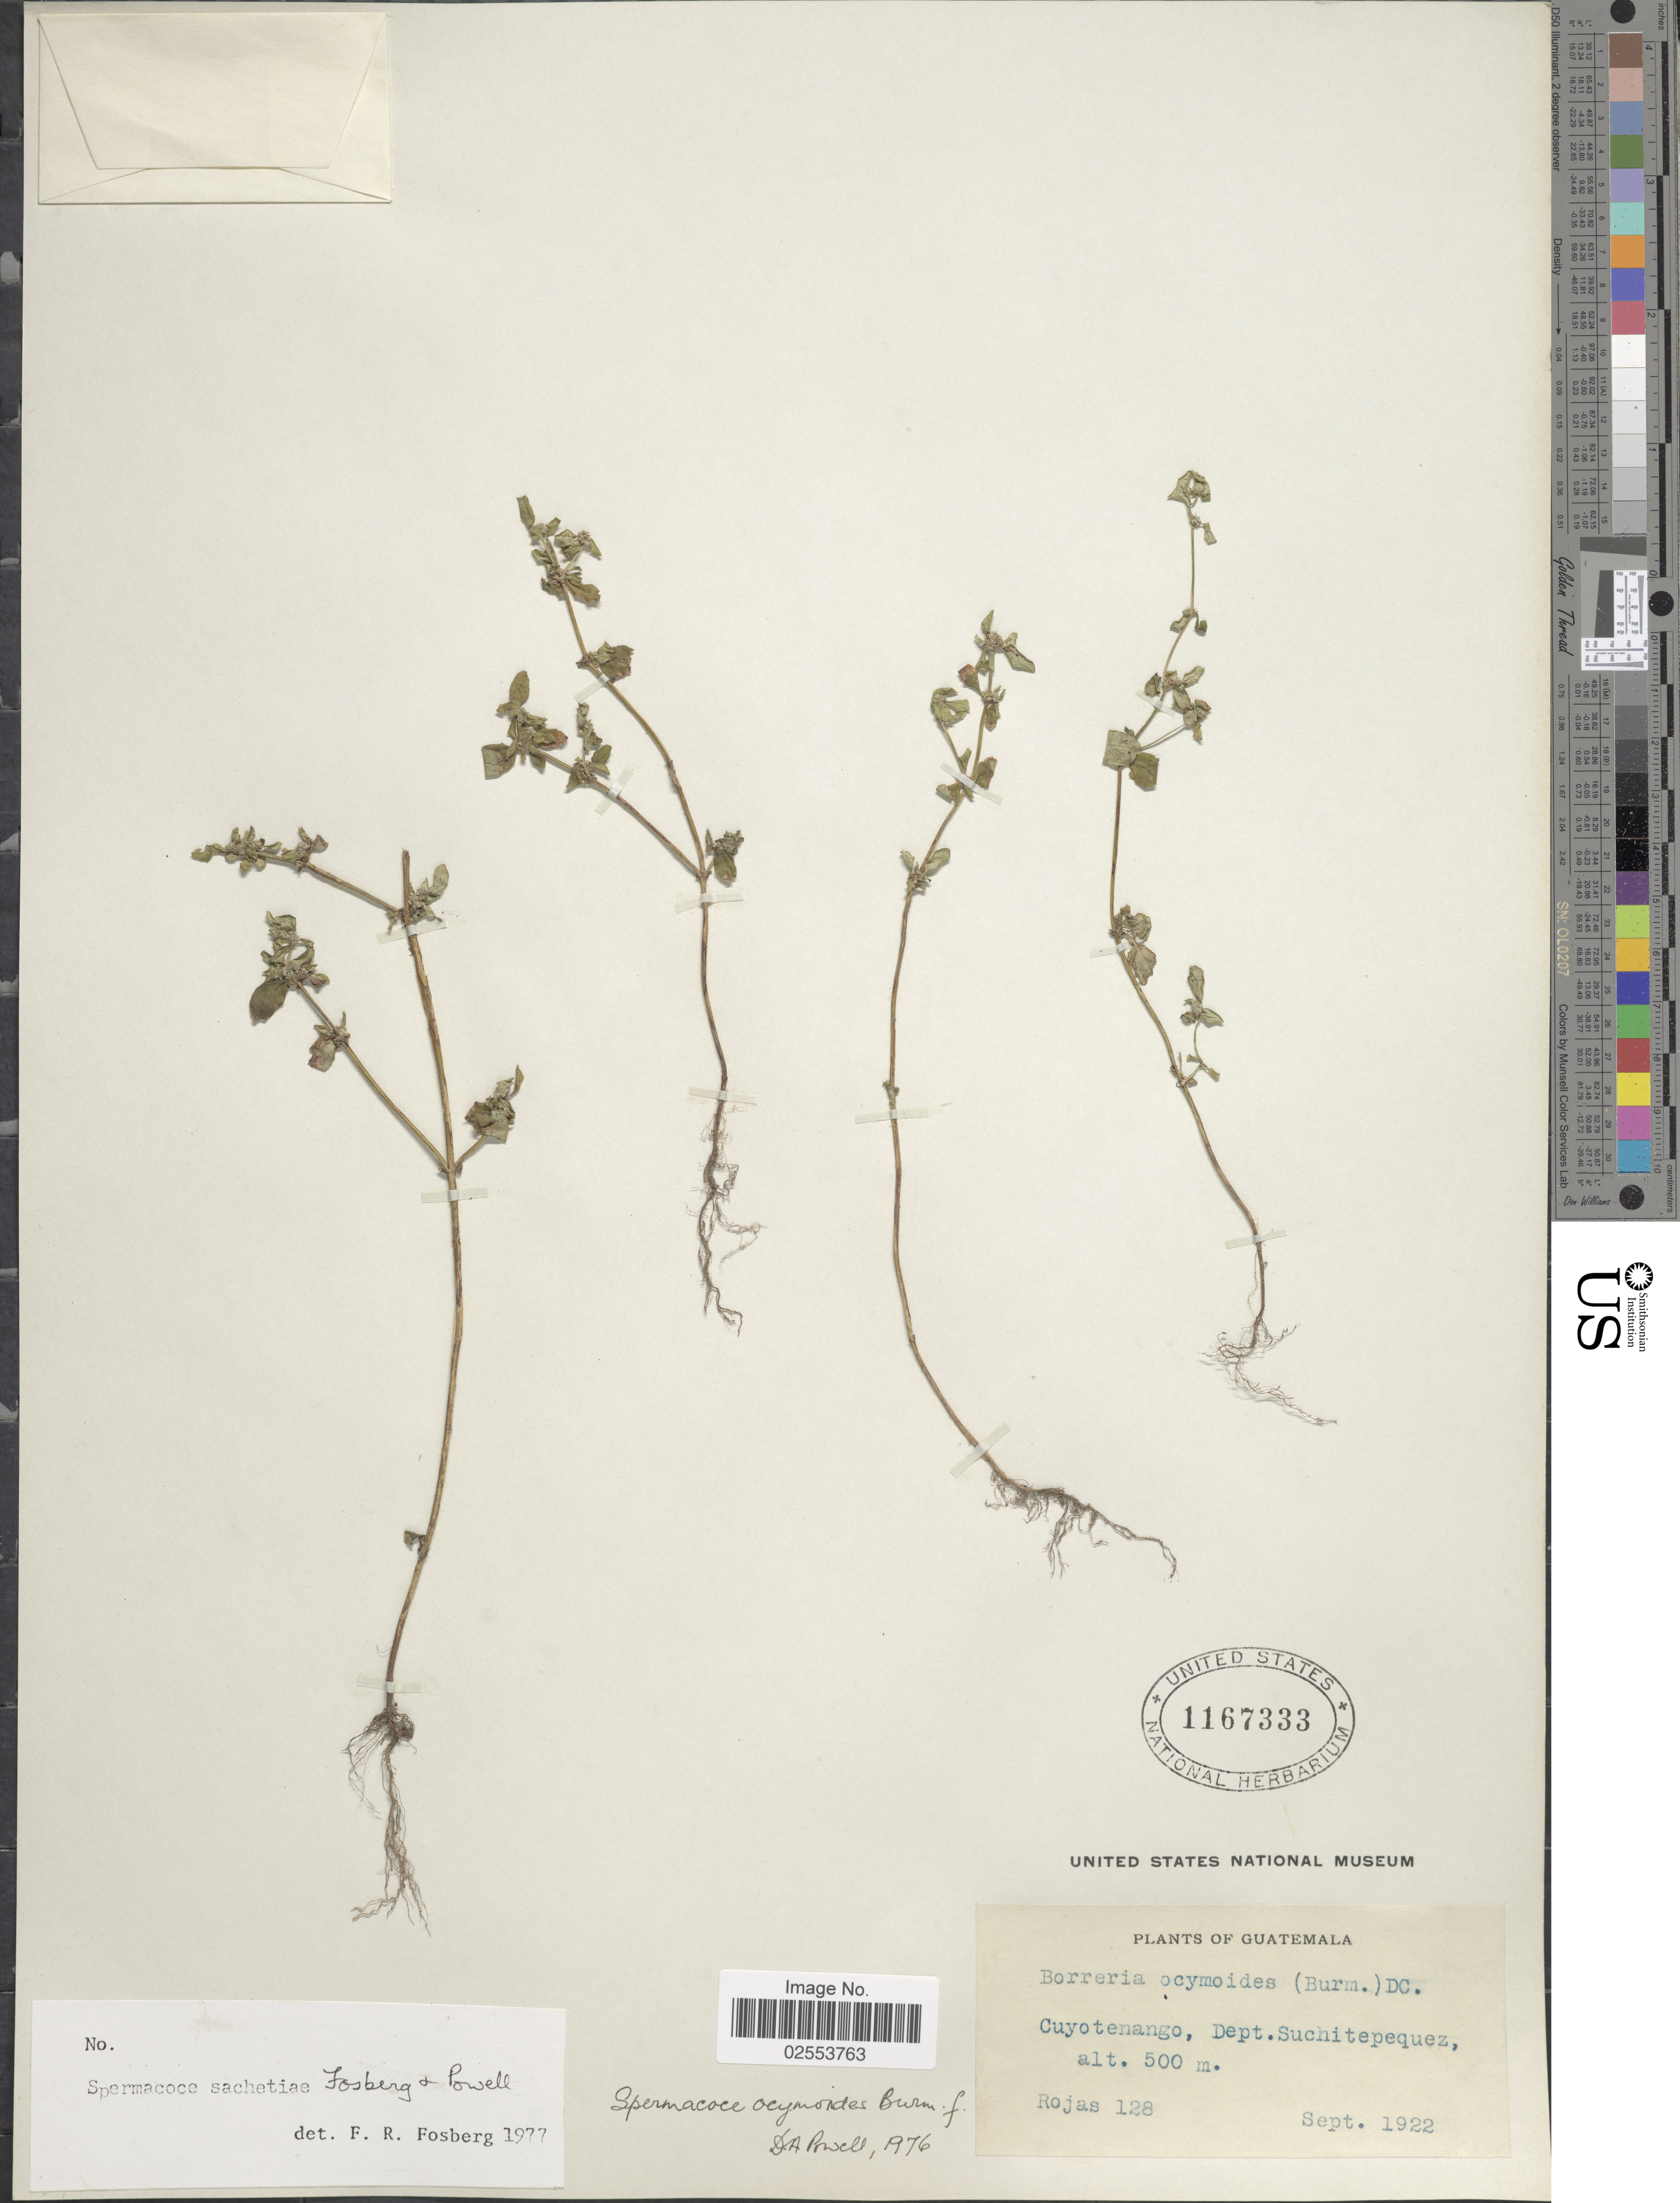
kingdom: Plantae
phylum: Tracheophyta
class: Magnoliopsida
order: Gentianales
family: Rubiaceae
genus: Spermacoce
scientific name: Spermacoce sachetiae Fosberg & D.A. Powell sp. nov. ined.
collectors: Rojas, --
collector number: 128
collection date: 1922-09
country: Guatemala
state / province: Suchitepéquez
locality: Cuyotenango.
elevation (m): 500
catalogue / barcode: US 1167333